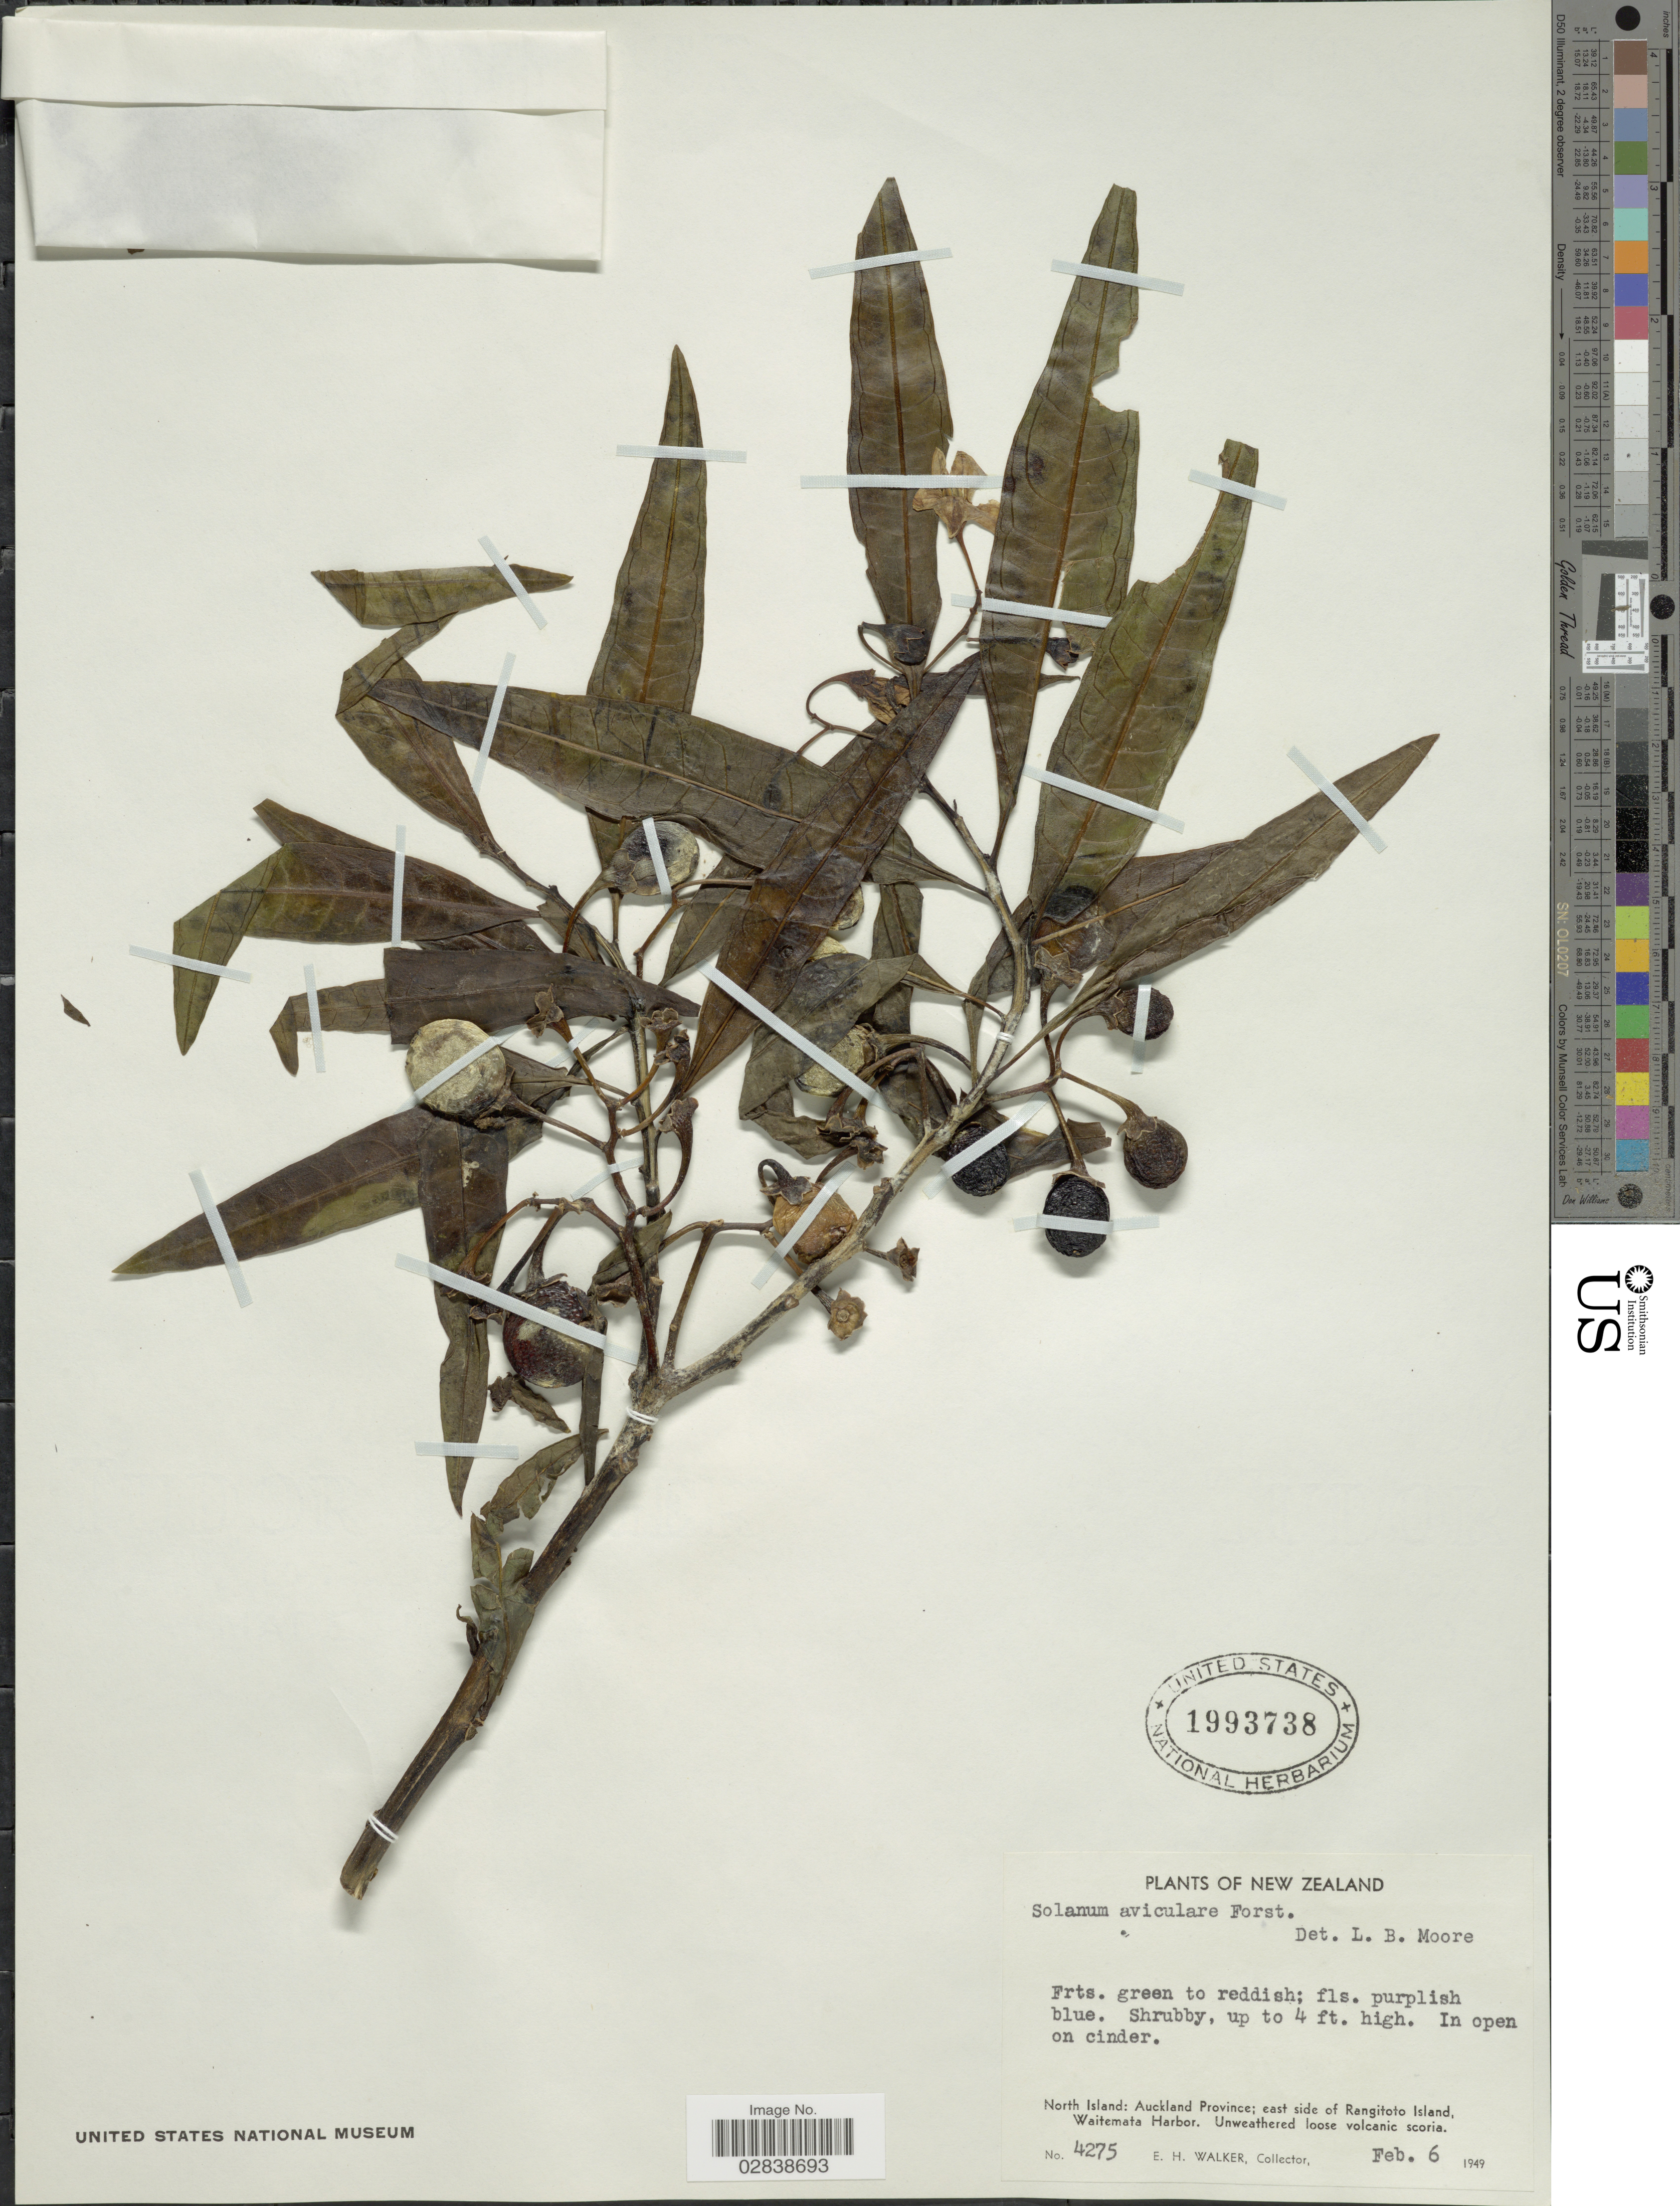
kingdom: Plantae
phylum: Tracheophyta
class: Magnoliopsida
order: Solanales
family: Solanaceae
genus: Solanum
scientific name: Solanum aviculare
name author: G. Forst.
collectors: E. H. Walker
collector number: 4275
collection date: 1949-02-06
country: New Zealand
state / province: Auckland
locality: North Island: Auckland Province; east side of Rangitoto Island, Waitemata Harbor. Unweathered loose volcanic scoria.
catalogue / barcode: US 1993738